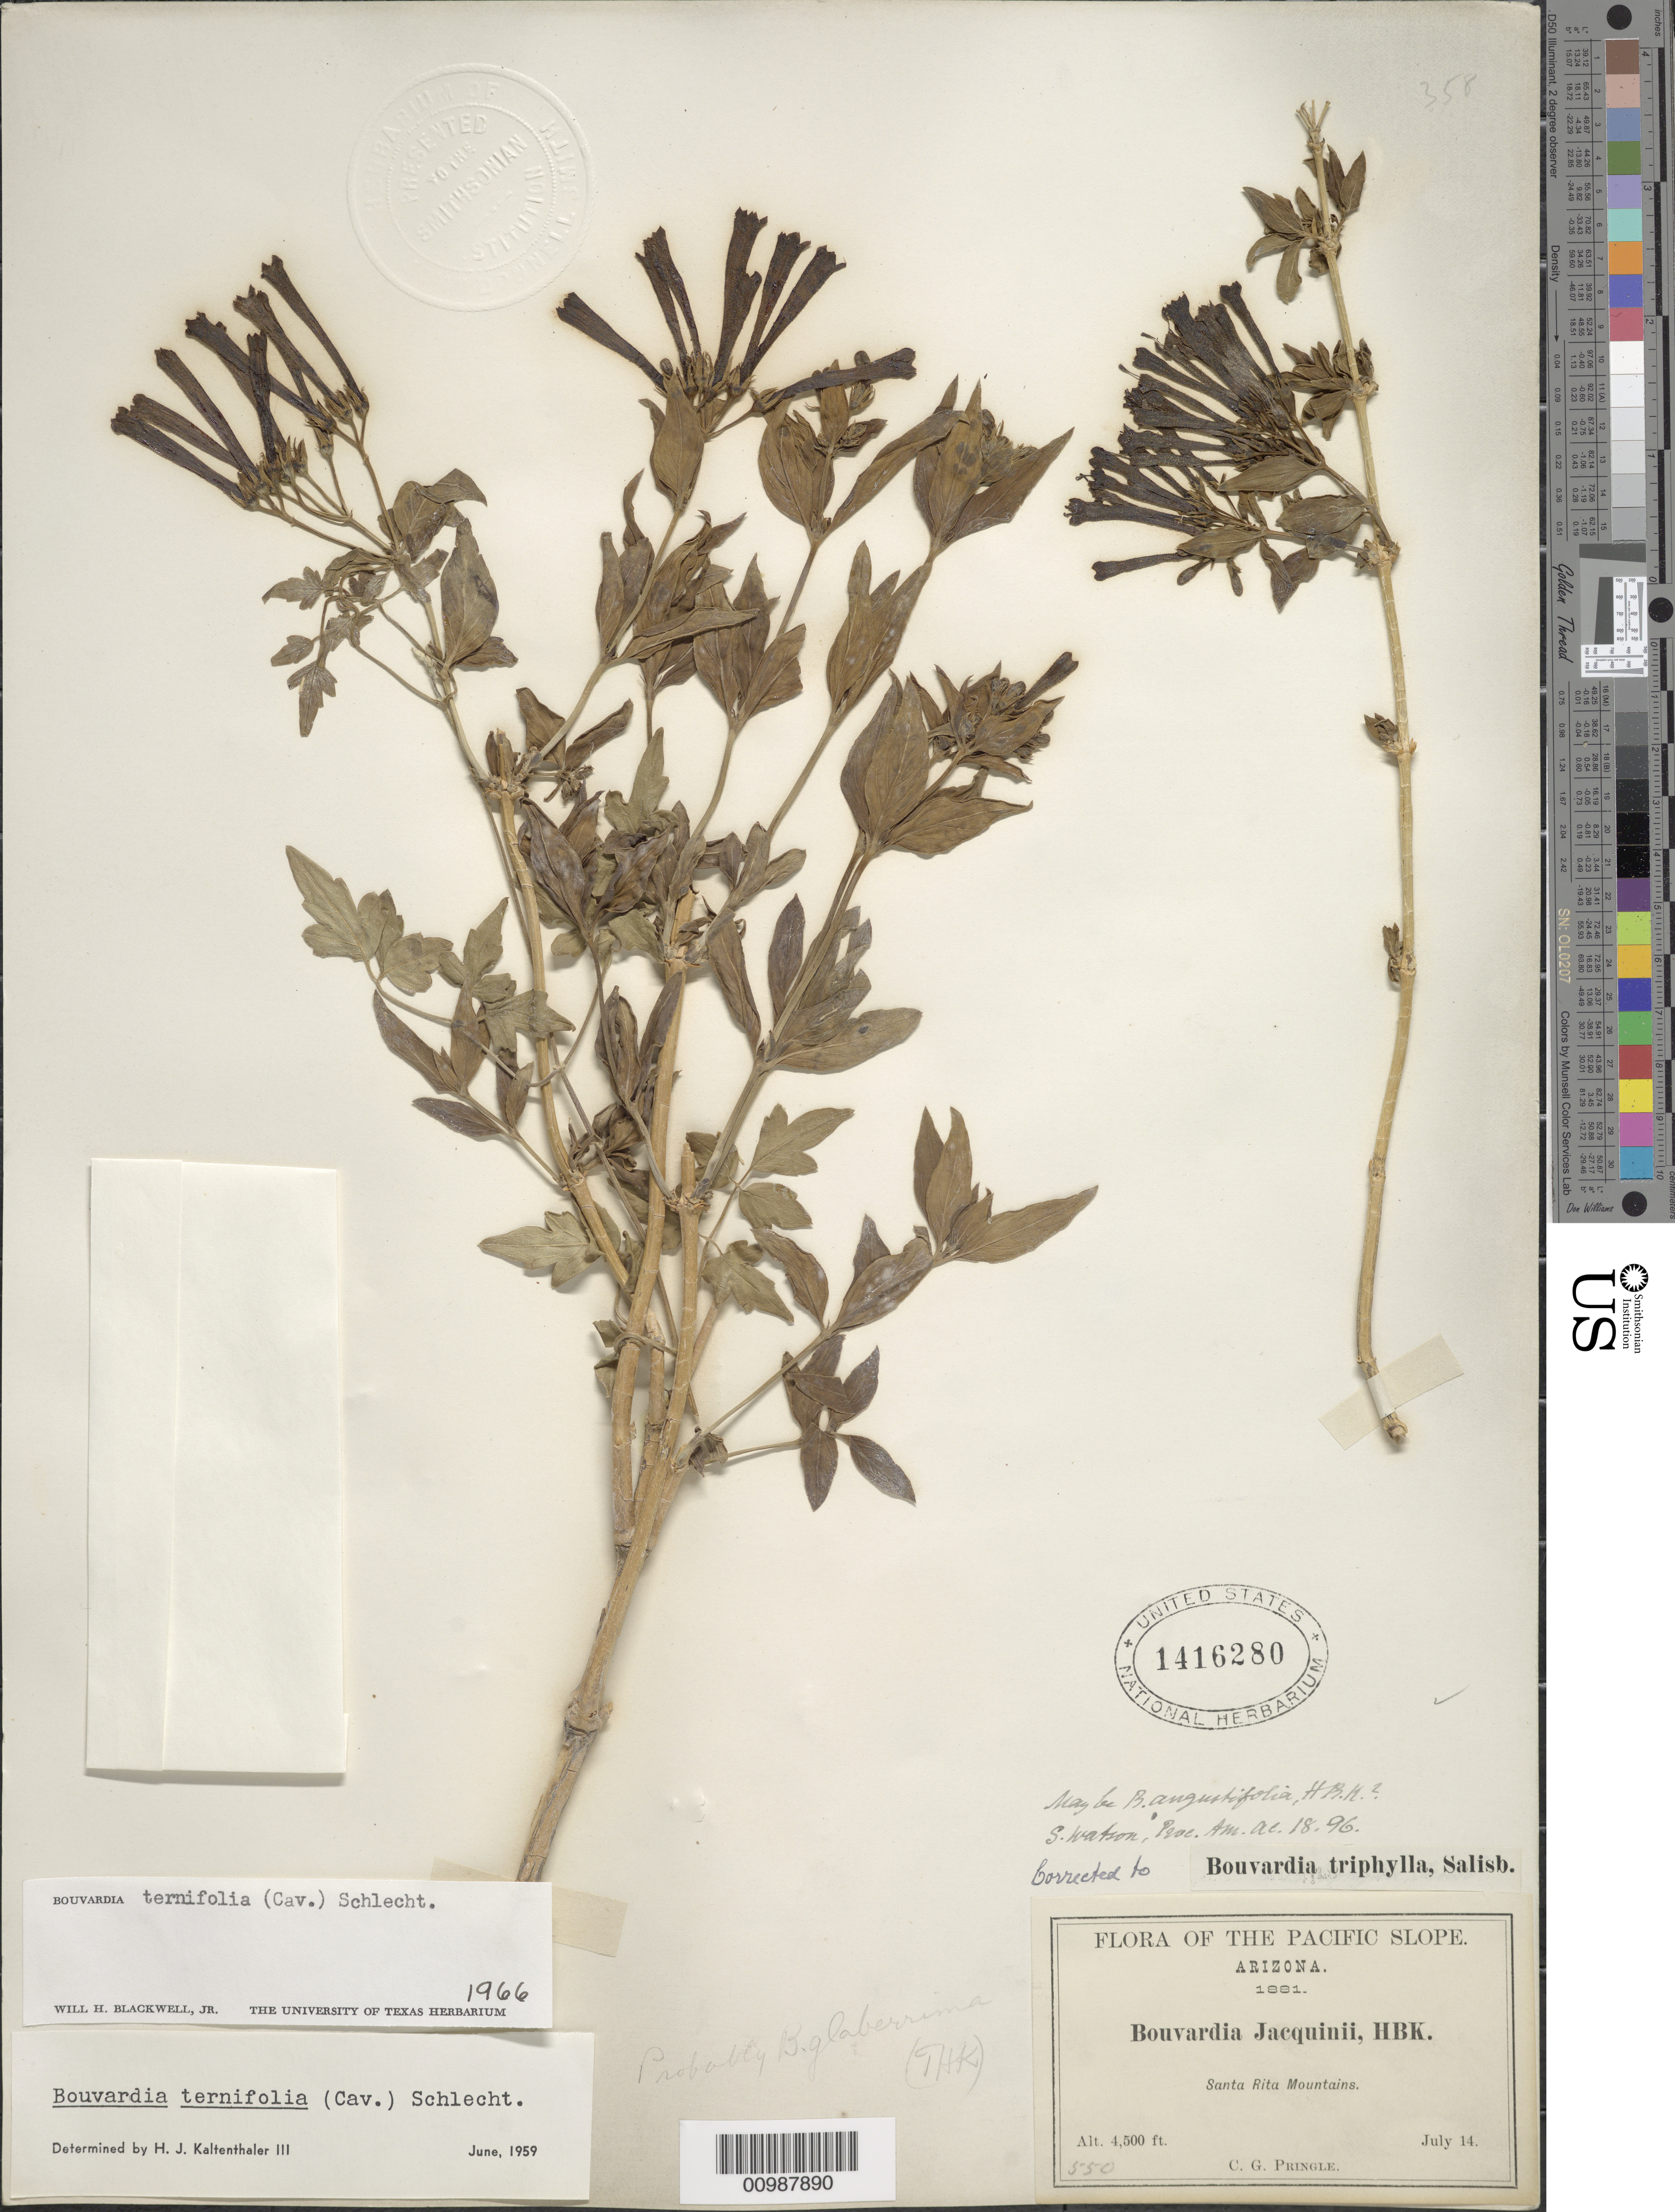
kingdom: Plantae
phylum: Tracheophyta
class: Magnoliopsida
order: Gentianales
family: Rubiaceae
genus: Bouvardia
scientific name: Bouvardia ternifolia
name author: (Cav.) Schltdl.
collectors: C. G. Pringle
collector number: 550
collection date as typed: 14 Jul 1881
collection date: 1881-07-14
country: United States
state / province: Arizona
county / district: Santa Cruz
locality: Santa Rita Mountains.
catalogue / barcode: US 1416280